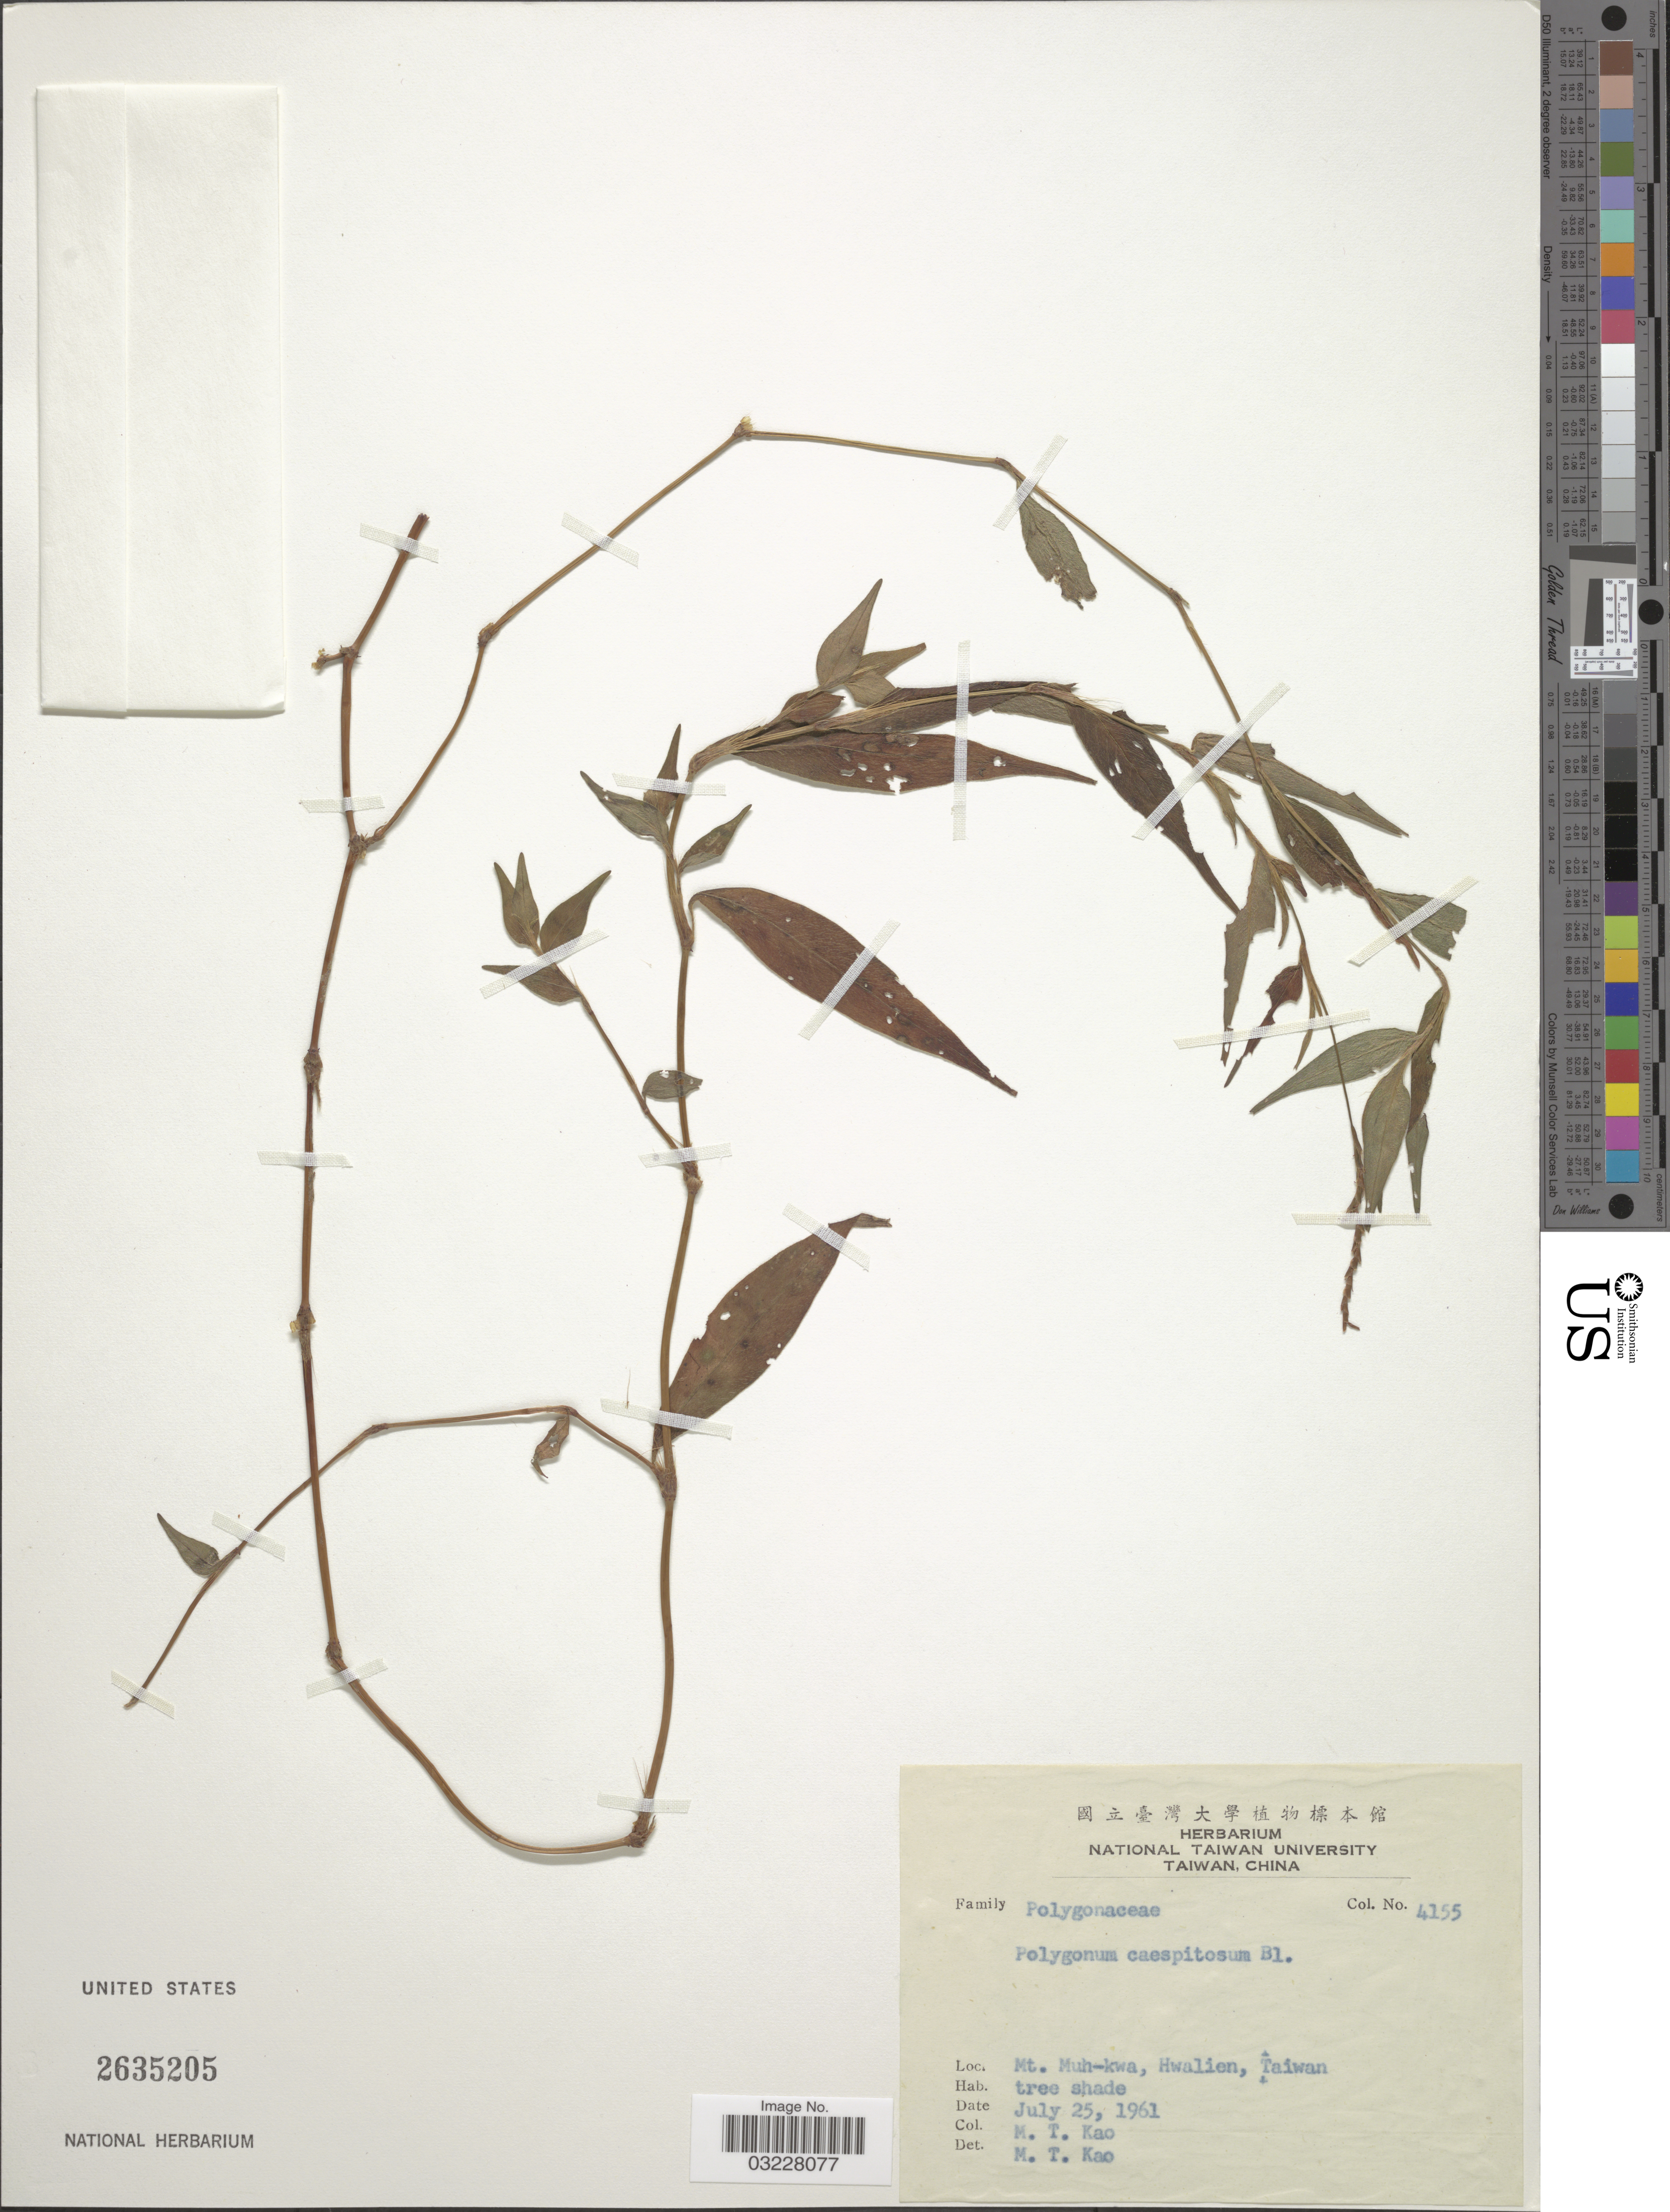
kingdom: Plantae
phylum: Tracheophyta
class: Magnoliopsida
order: Caryophyllales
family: Polygonaceae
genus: Polygonum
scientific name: Polygonum caespitosum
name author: Blume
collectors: M. T. Kao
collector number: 4155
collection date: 1961-07-25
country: Taiwan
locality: Mt. Muh-kwa, Hwalien.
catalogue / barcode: US 2635205